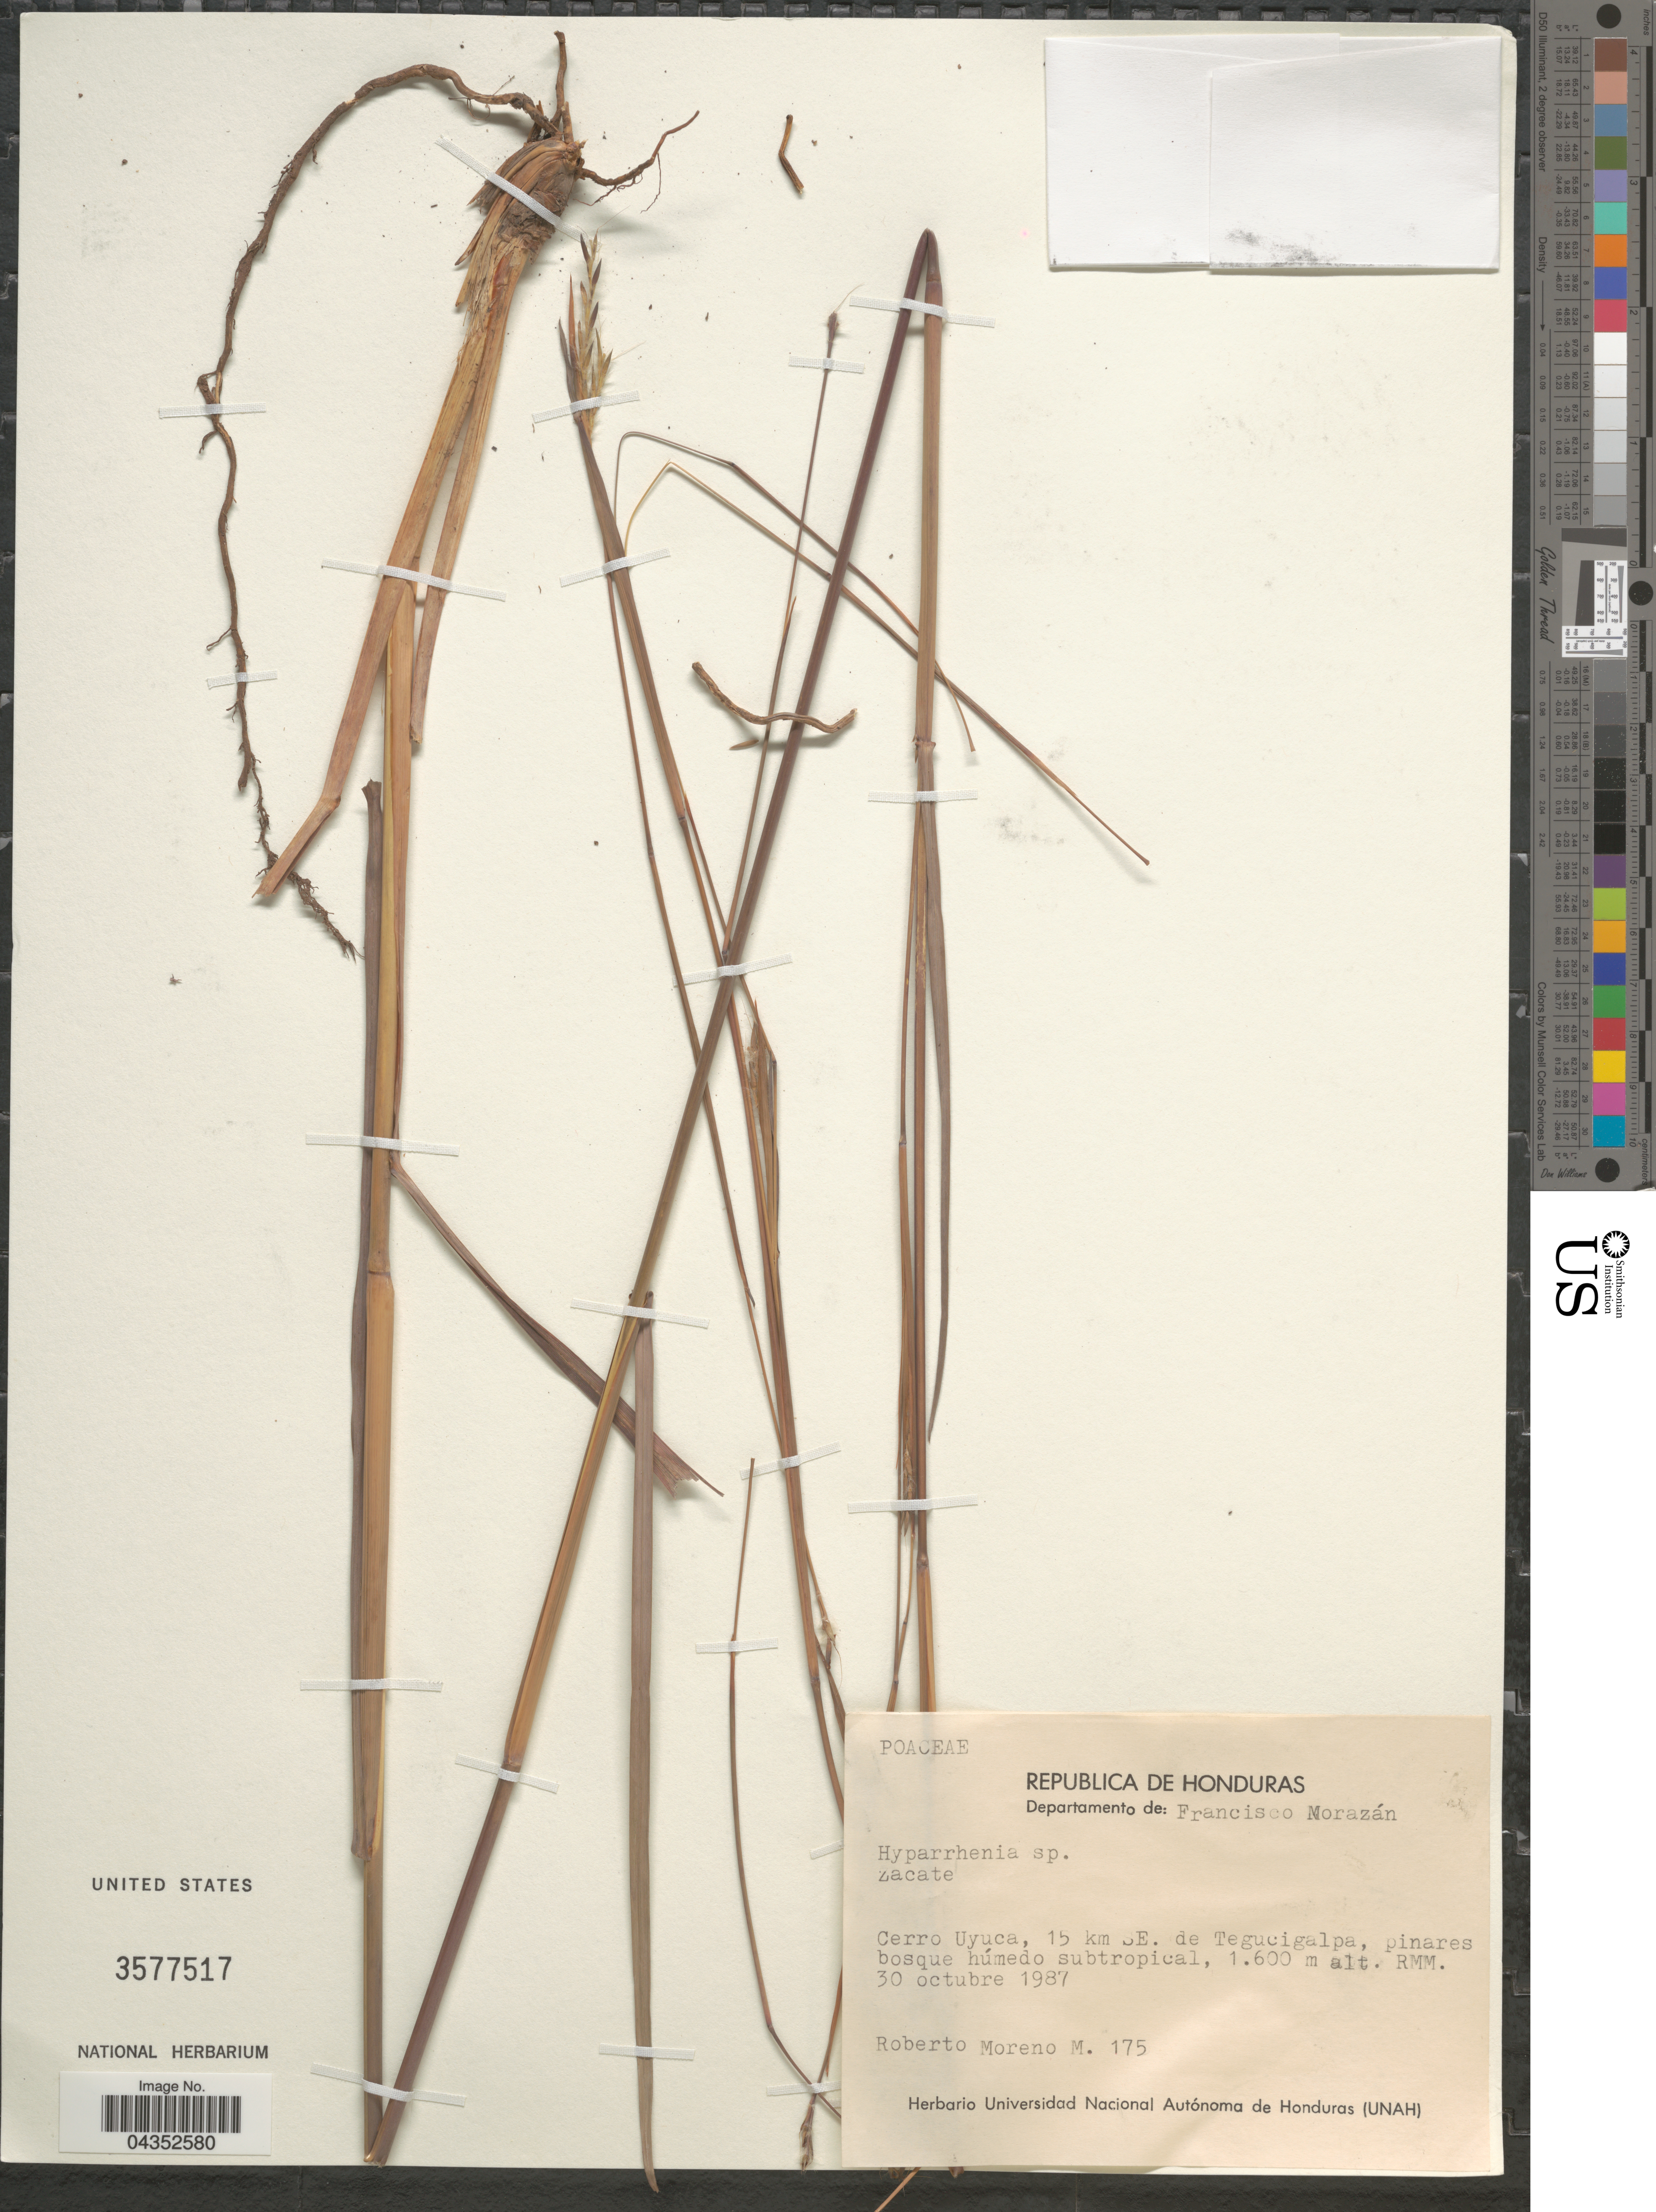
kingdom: Plantae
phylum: Tracheophyta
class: Liliopsida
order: Poales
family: Poaceae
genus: Hyparrhenia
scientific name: Hyparrhenia sp.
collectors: R. Moreno M.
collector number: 175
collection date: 1987-10-30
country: Honduras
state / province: Fco. Morazán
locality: Republica de Honduras. Departamento de: Francisco Morazán. Cerro Uyuca, 15 km SE. de Tegucigalpa, pinares húmedo subtropical.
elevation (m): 1600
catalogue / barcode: US 3577517